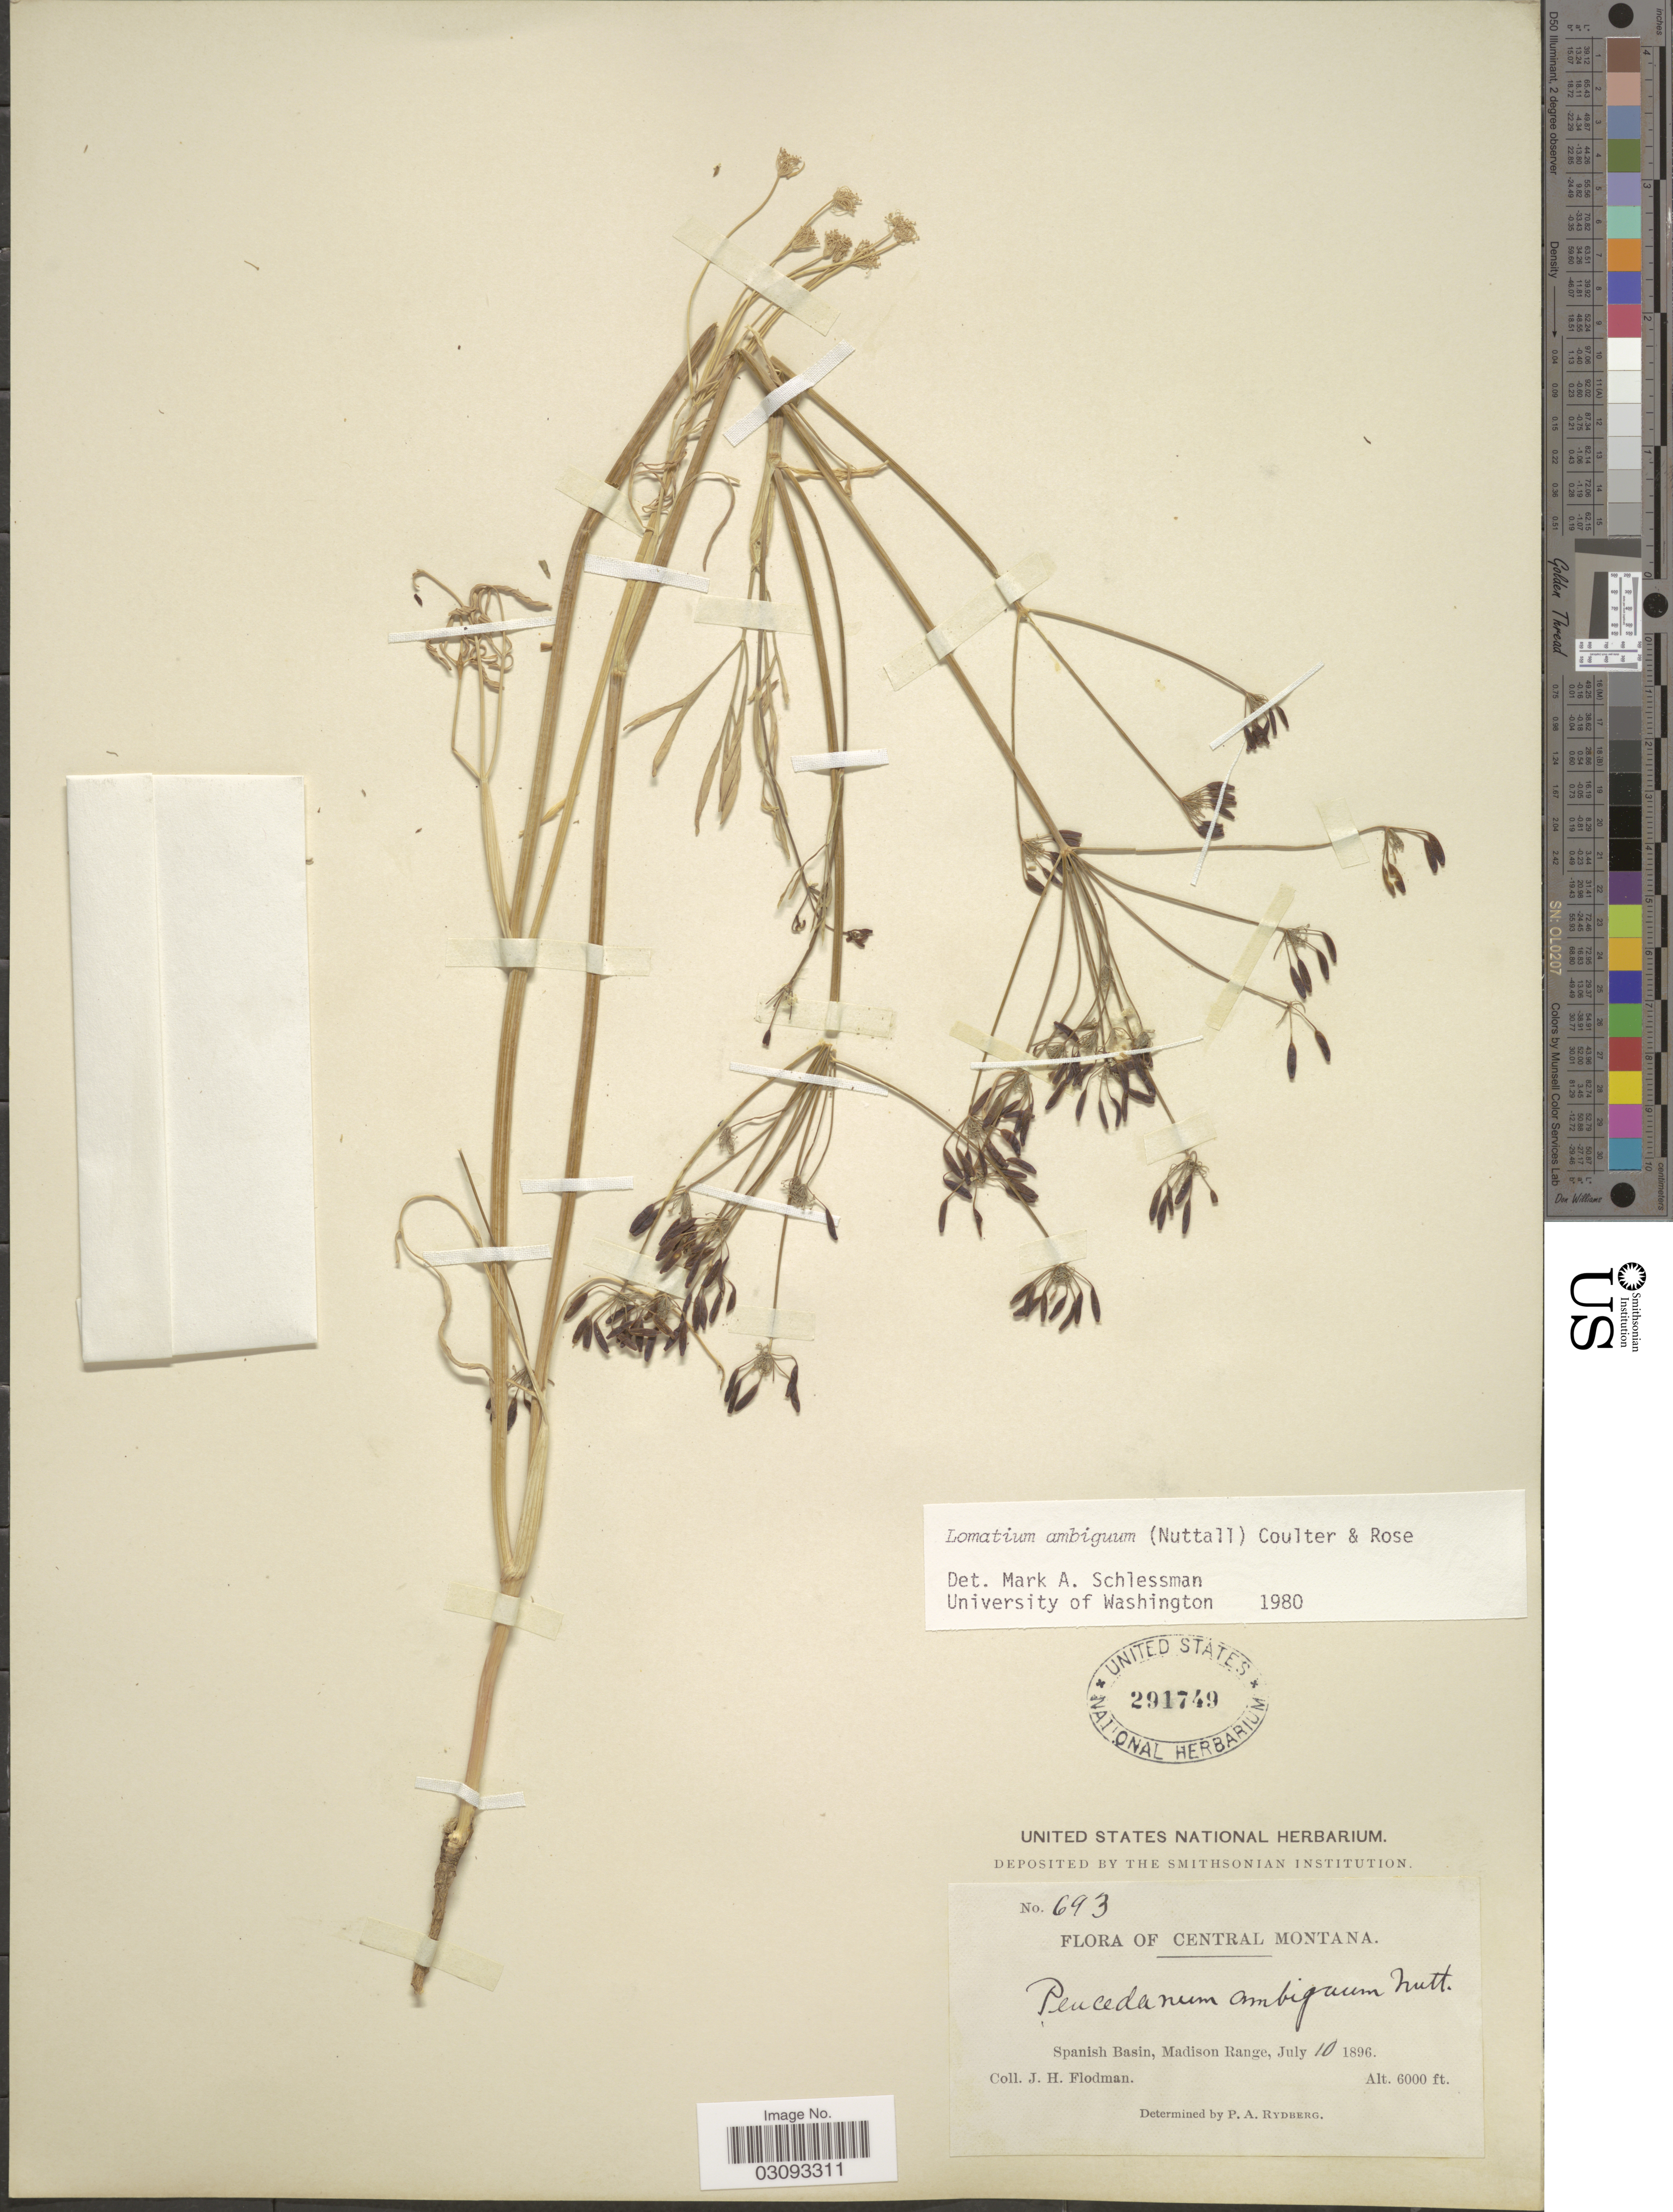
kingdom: Plantae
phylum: Tracheophyta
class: Magnoliopsida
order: Apiales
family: Apiaceae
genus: Lomatium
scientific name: Lomatium ambiguum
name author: (Nutt.) Coult. & Rose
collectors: J. Flodman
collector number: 693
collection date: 1896-07-10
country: United States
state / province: Montana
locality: Central Montana. Spanish Basin, Madison Range.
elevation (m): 1829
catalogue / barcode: US 291749